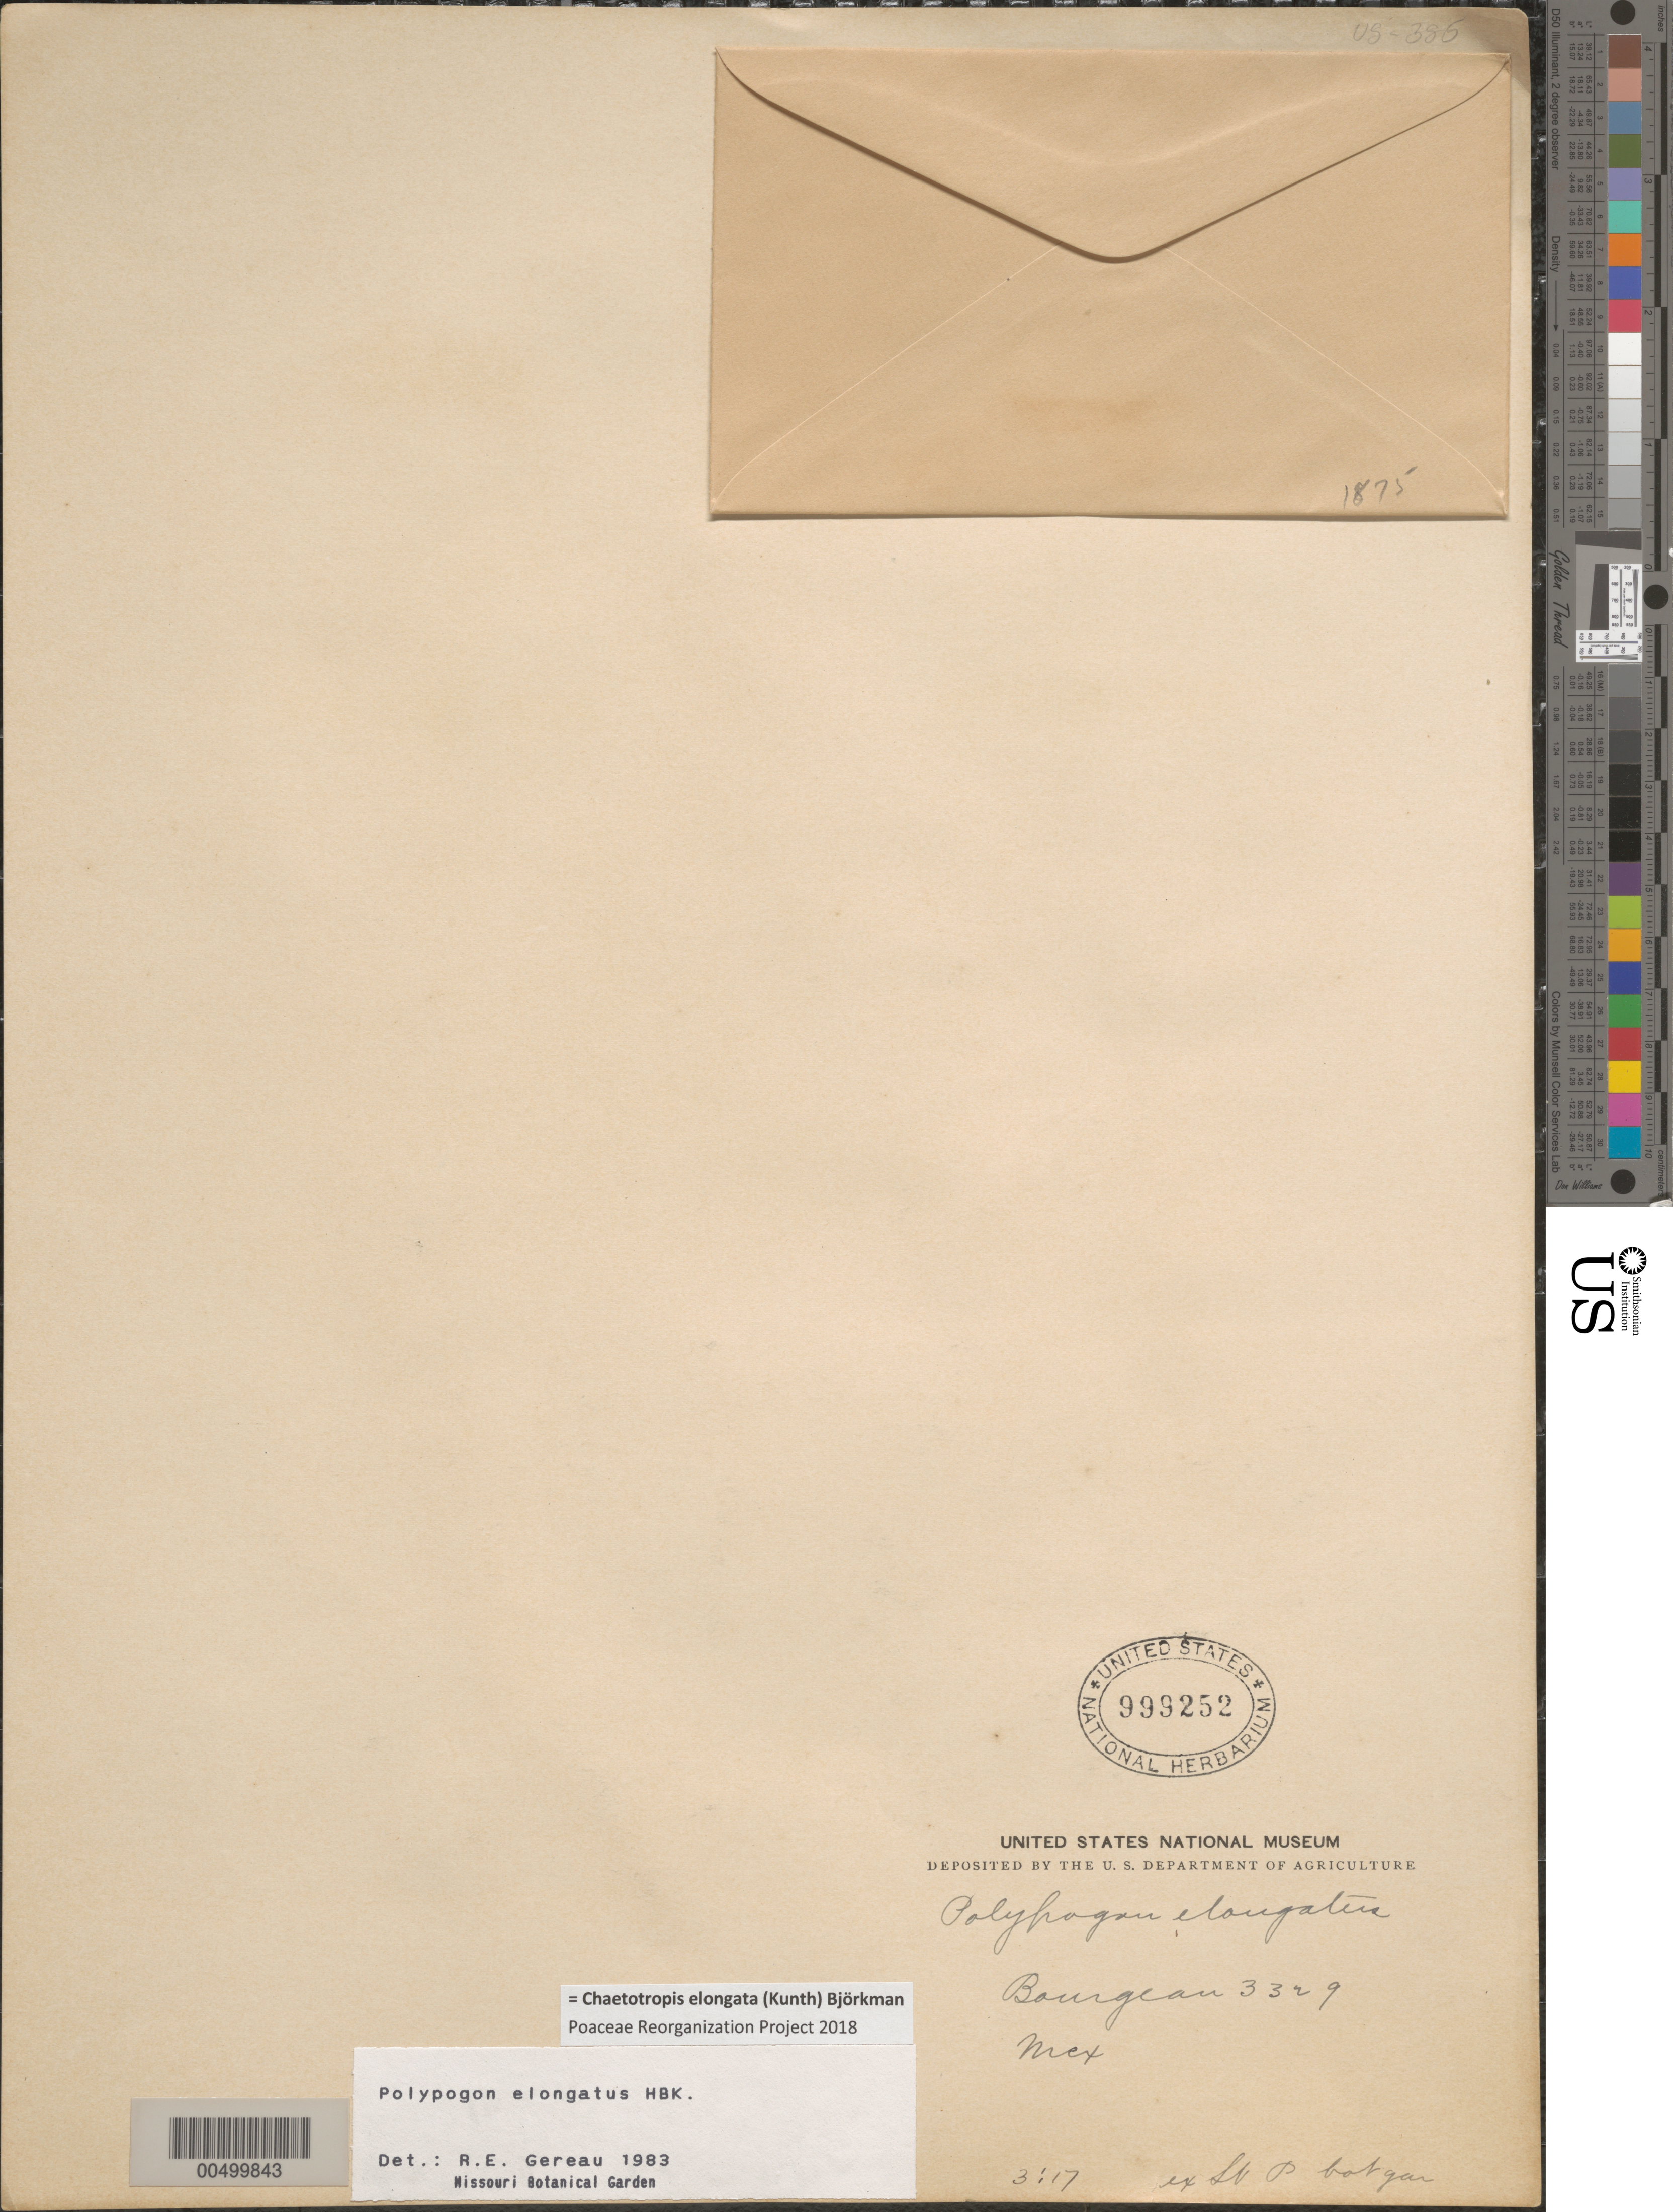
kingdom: Plantae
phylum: Tracheophyta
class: Liliopsida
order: Poales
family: Poaceae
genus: Chaetotropis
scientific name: Chaetotropis elongata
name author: (Kunth) Björkman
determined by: Poaceae Reorganization Project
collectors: E. Bourgeau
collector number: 3329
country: Mexico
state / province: Jalisco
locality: San Ramon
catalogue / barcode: US 999252